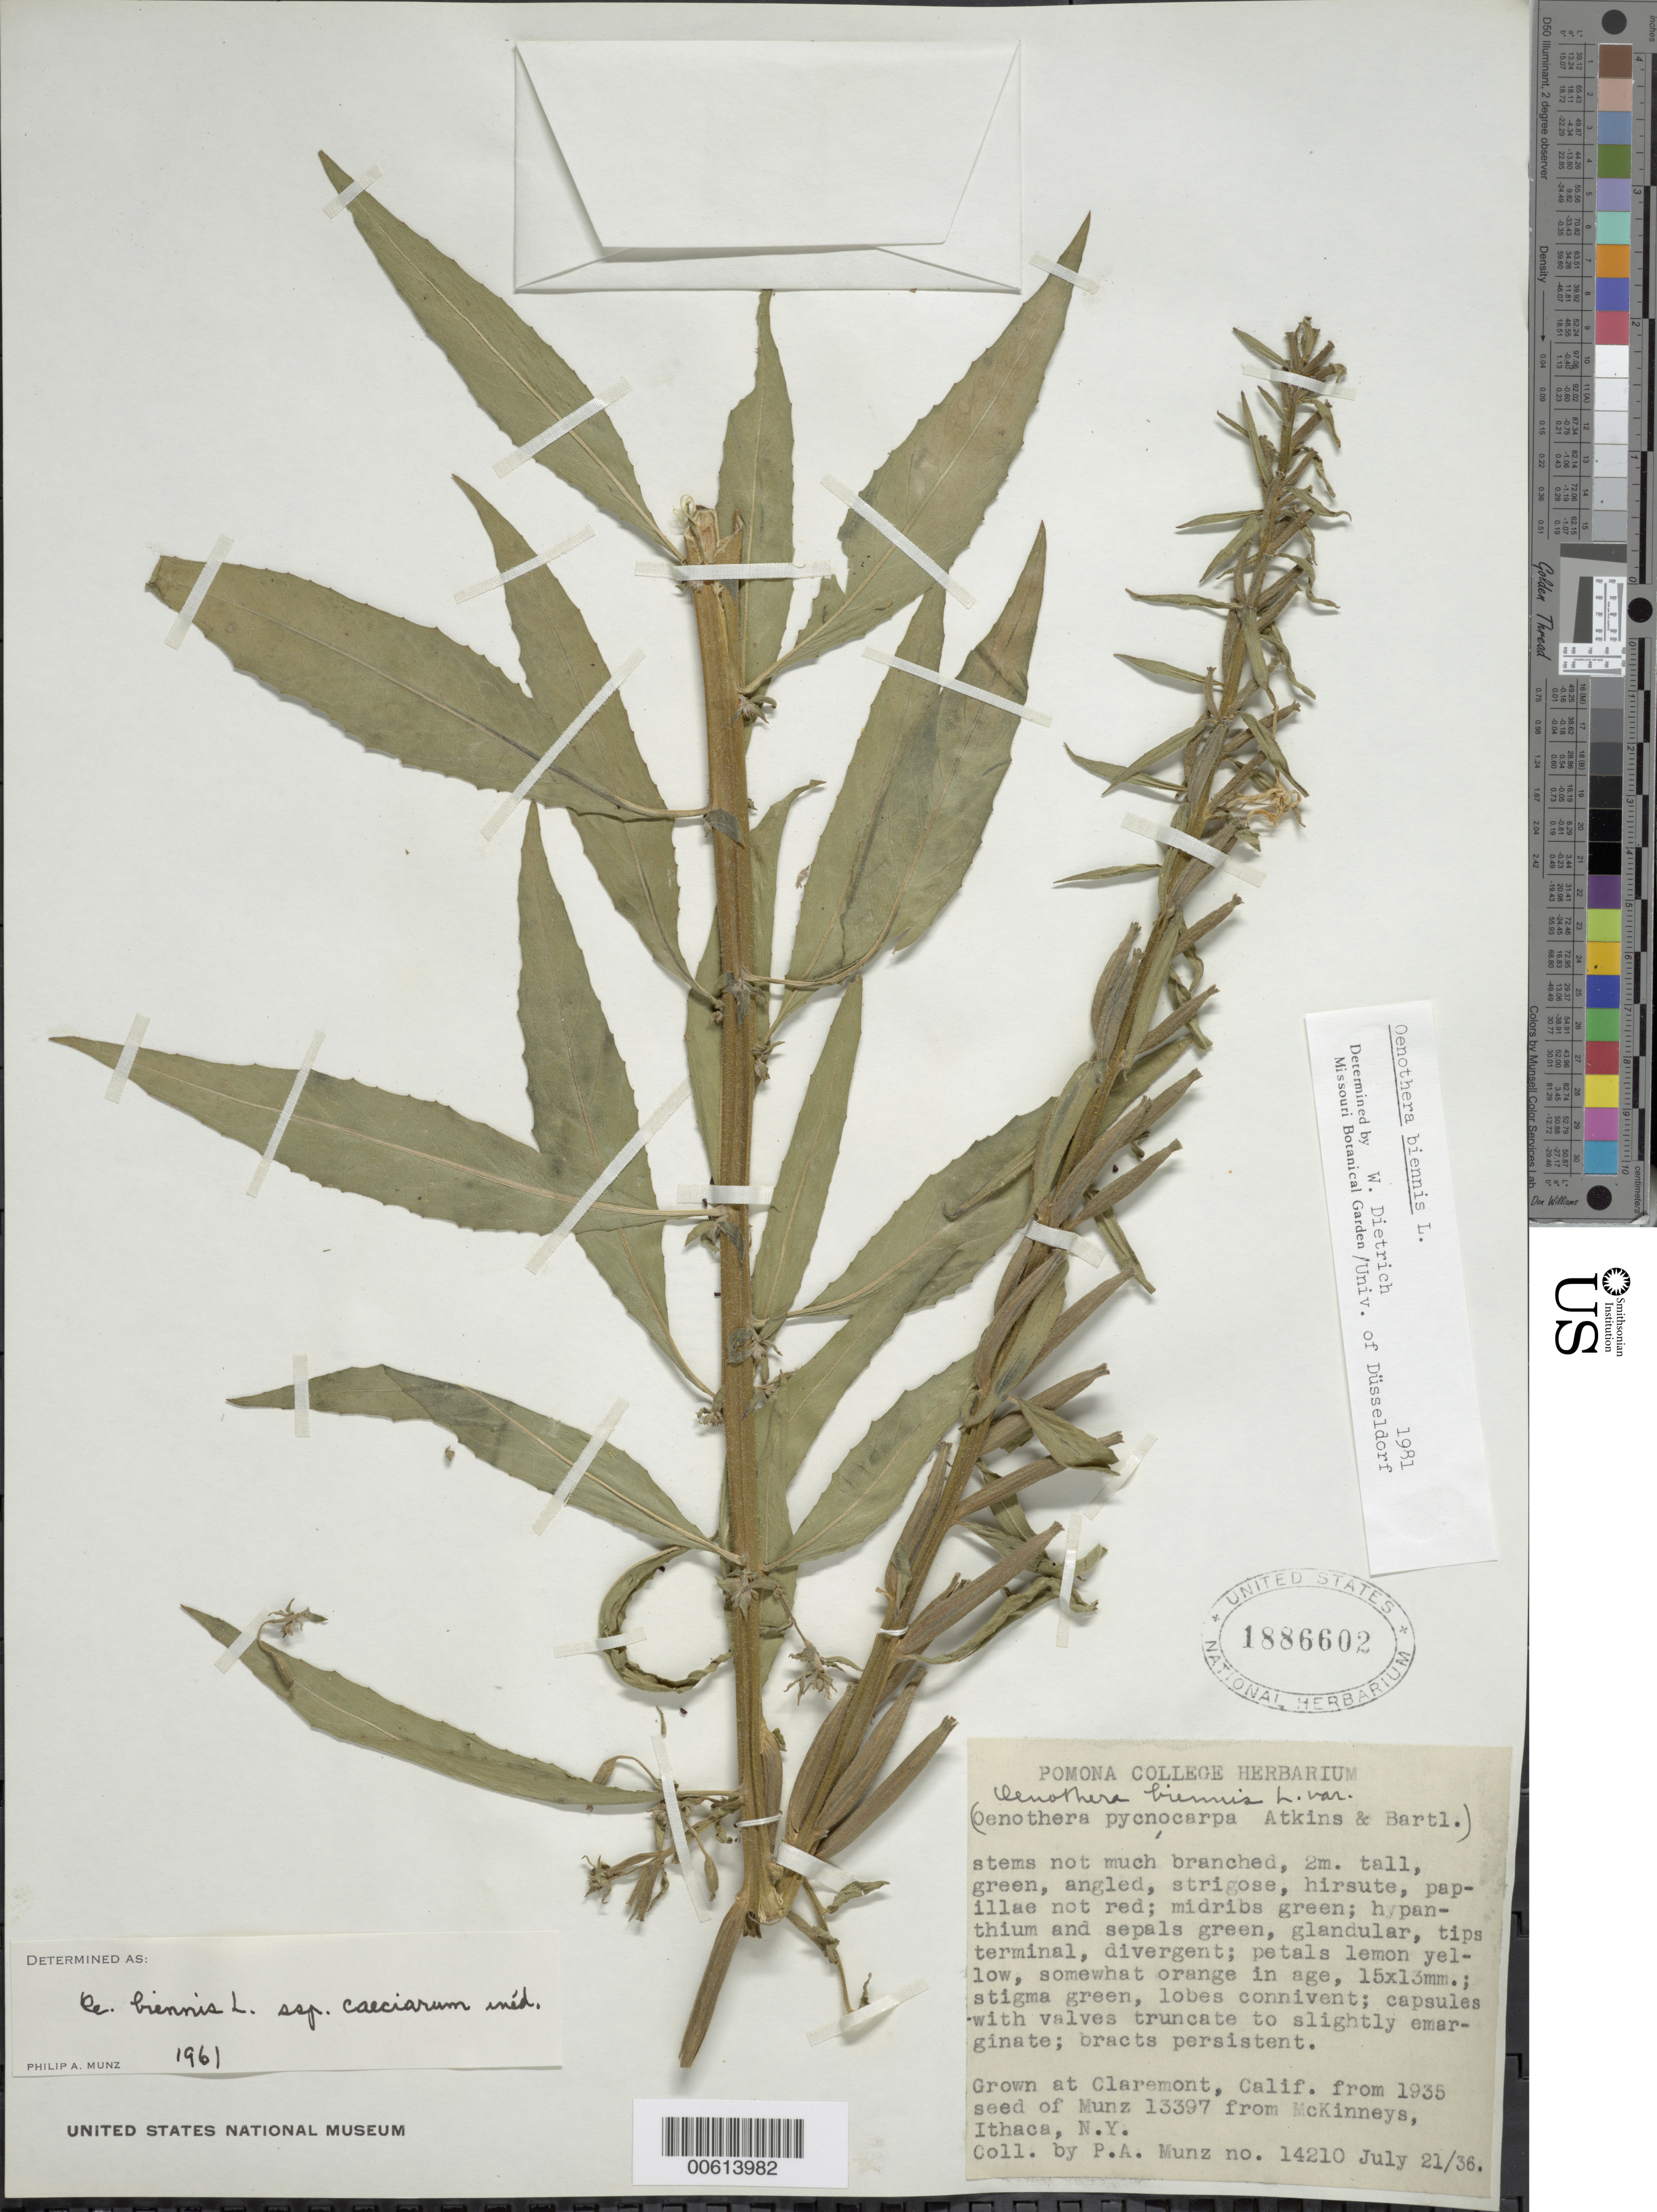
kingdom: Plantae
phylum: Tracheophyta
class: Magnoliopsida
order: Myrtales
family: Onagraceae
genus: Oenothera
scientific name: Oenothera biennis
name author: L.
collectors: P. A. Munz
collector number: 14210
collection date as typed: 21 Jul 1936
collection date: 1936-07-21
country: United States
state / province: California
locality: Claremont, Pomona College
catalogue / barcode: US 1886602